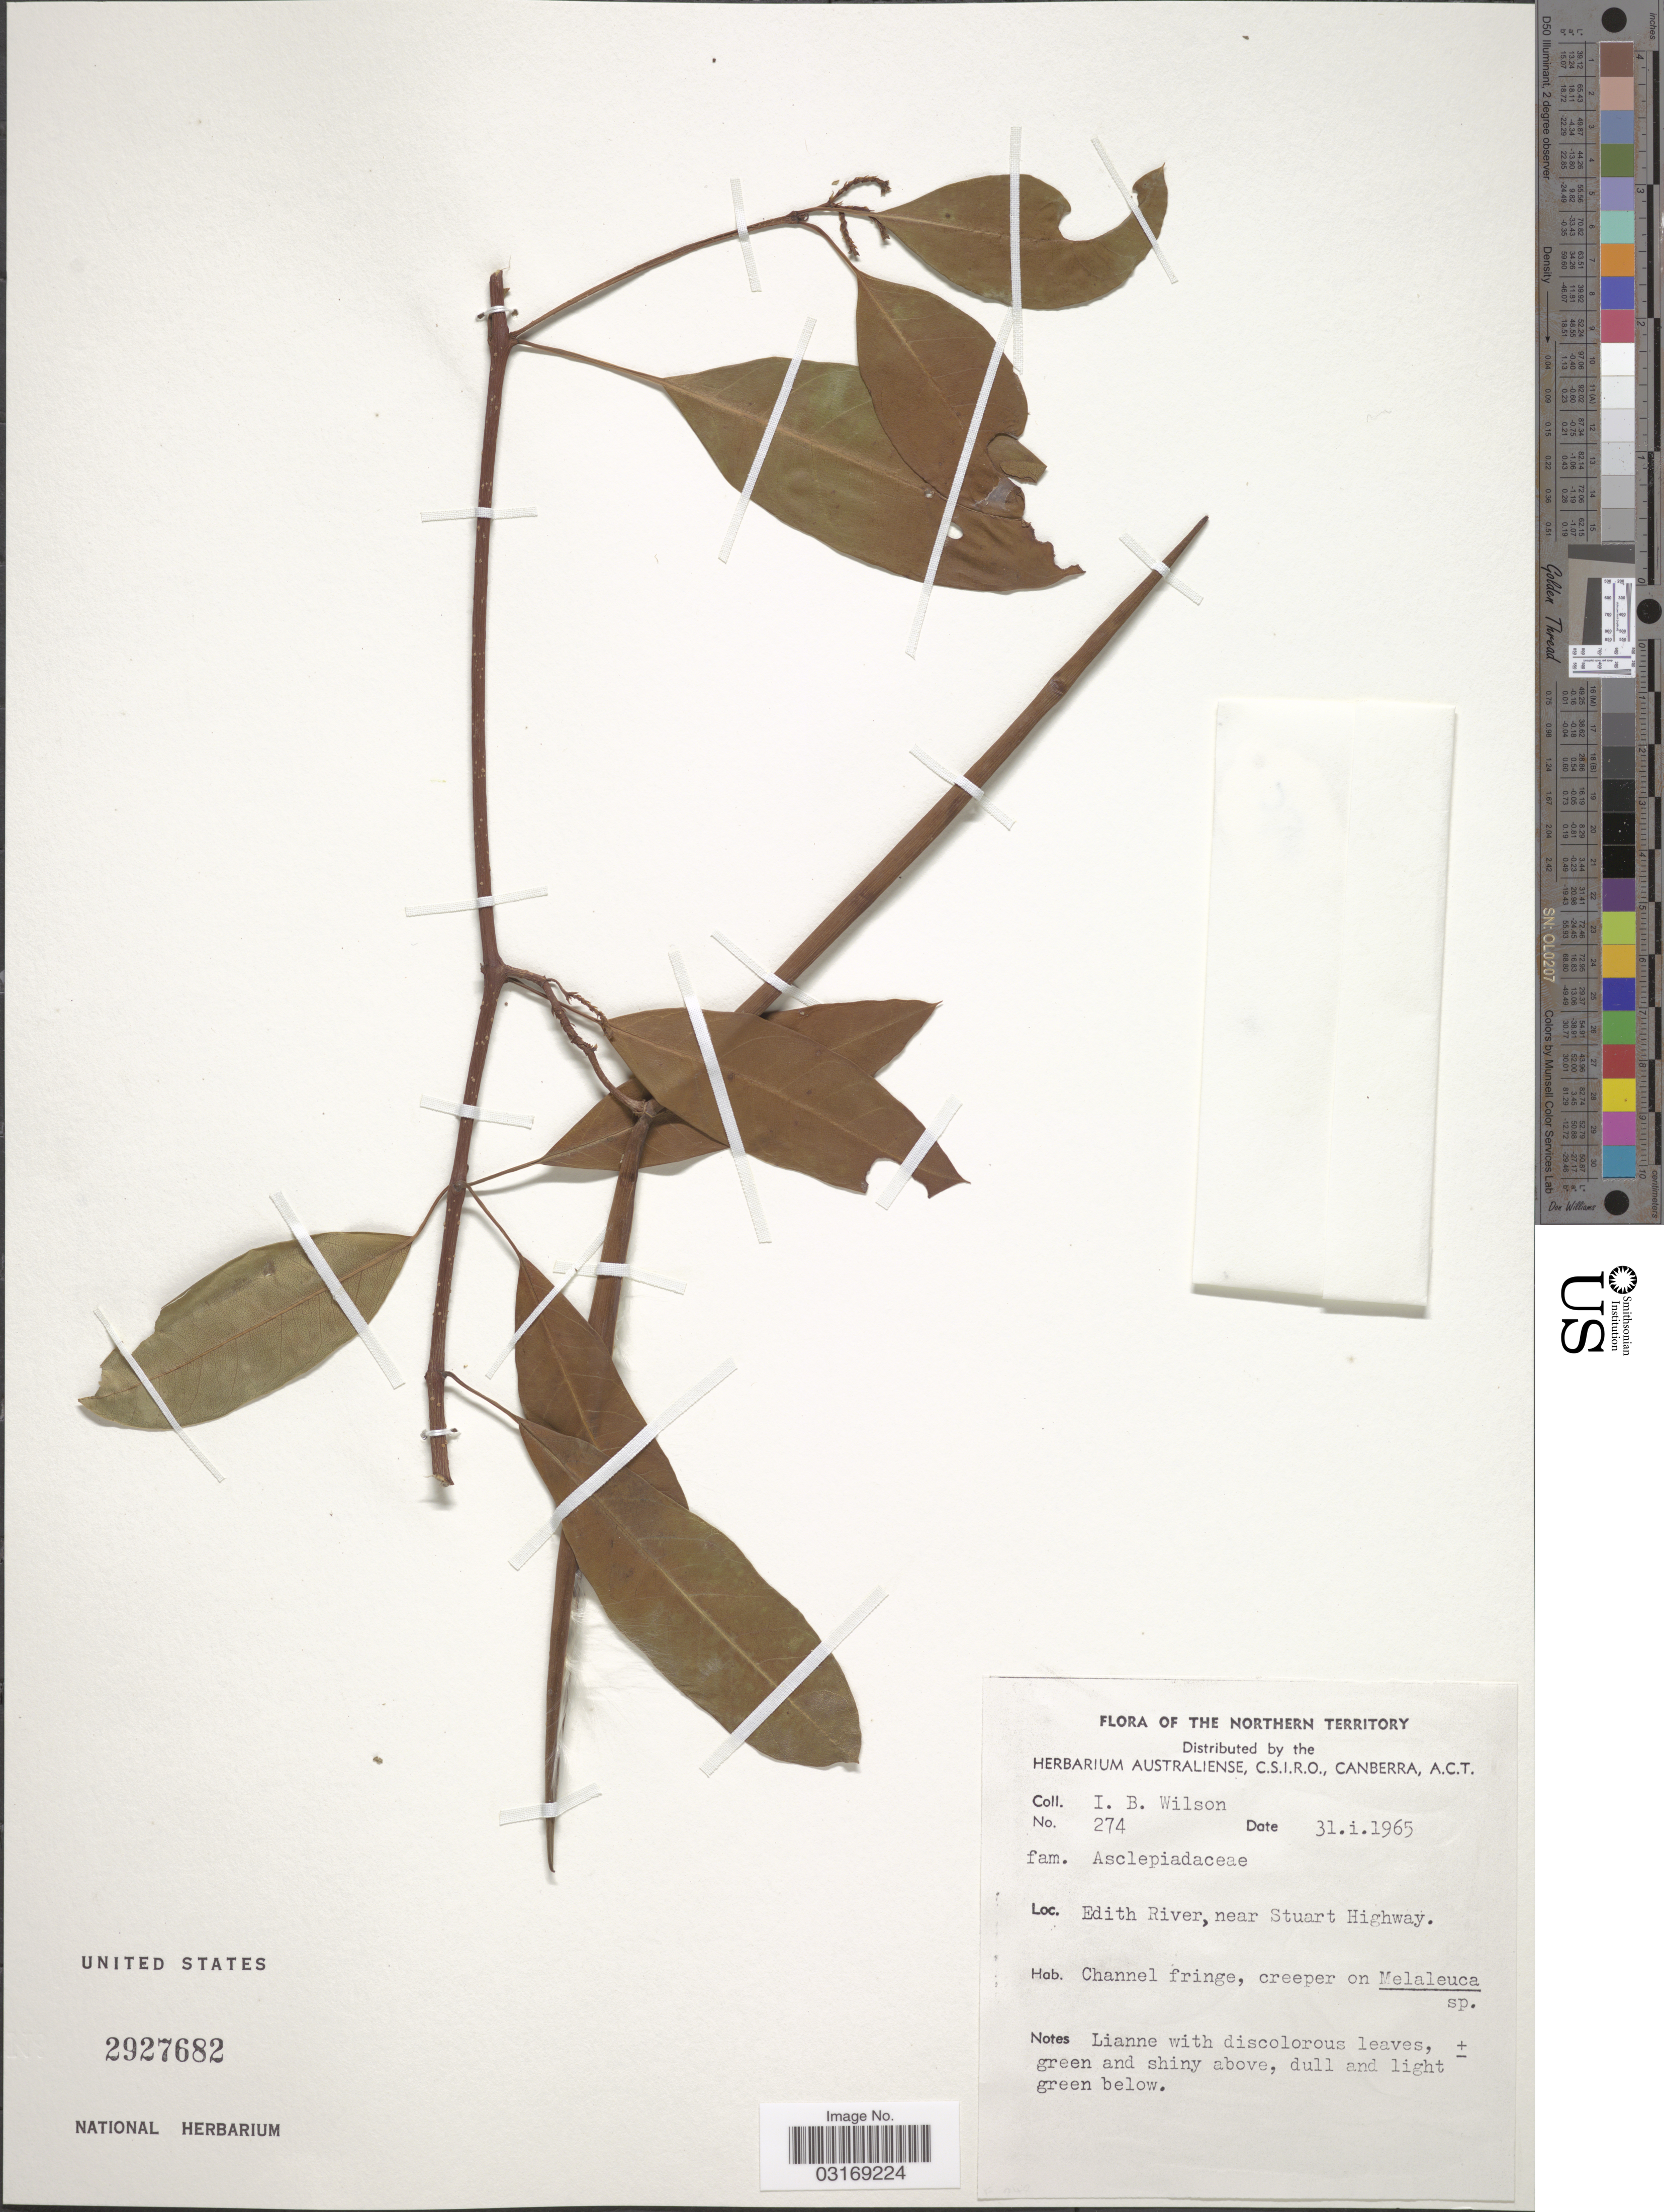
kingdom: Plantae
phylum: Tracheophyta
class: Magnoliopsida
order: Gentianales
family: Apocynaceae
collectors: I. B. Wilson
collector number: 274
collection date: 1965-01-31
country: Australia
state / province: Northern Territory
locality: Edith River, near Stuart Highway.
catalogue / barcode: US 2927682